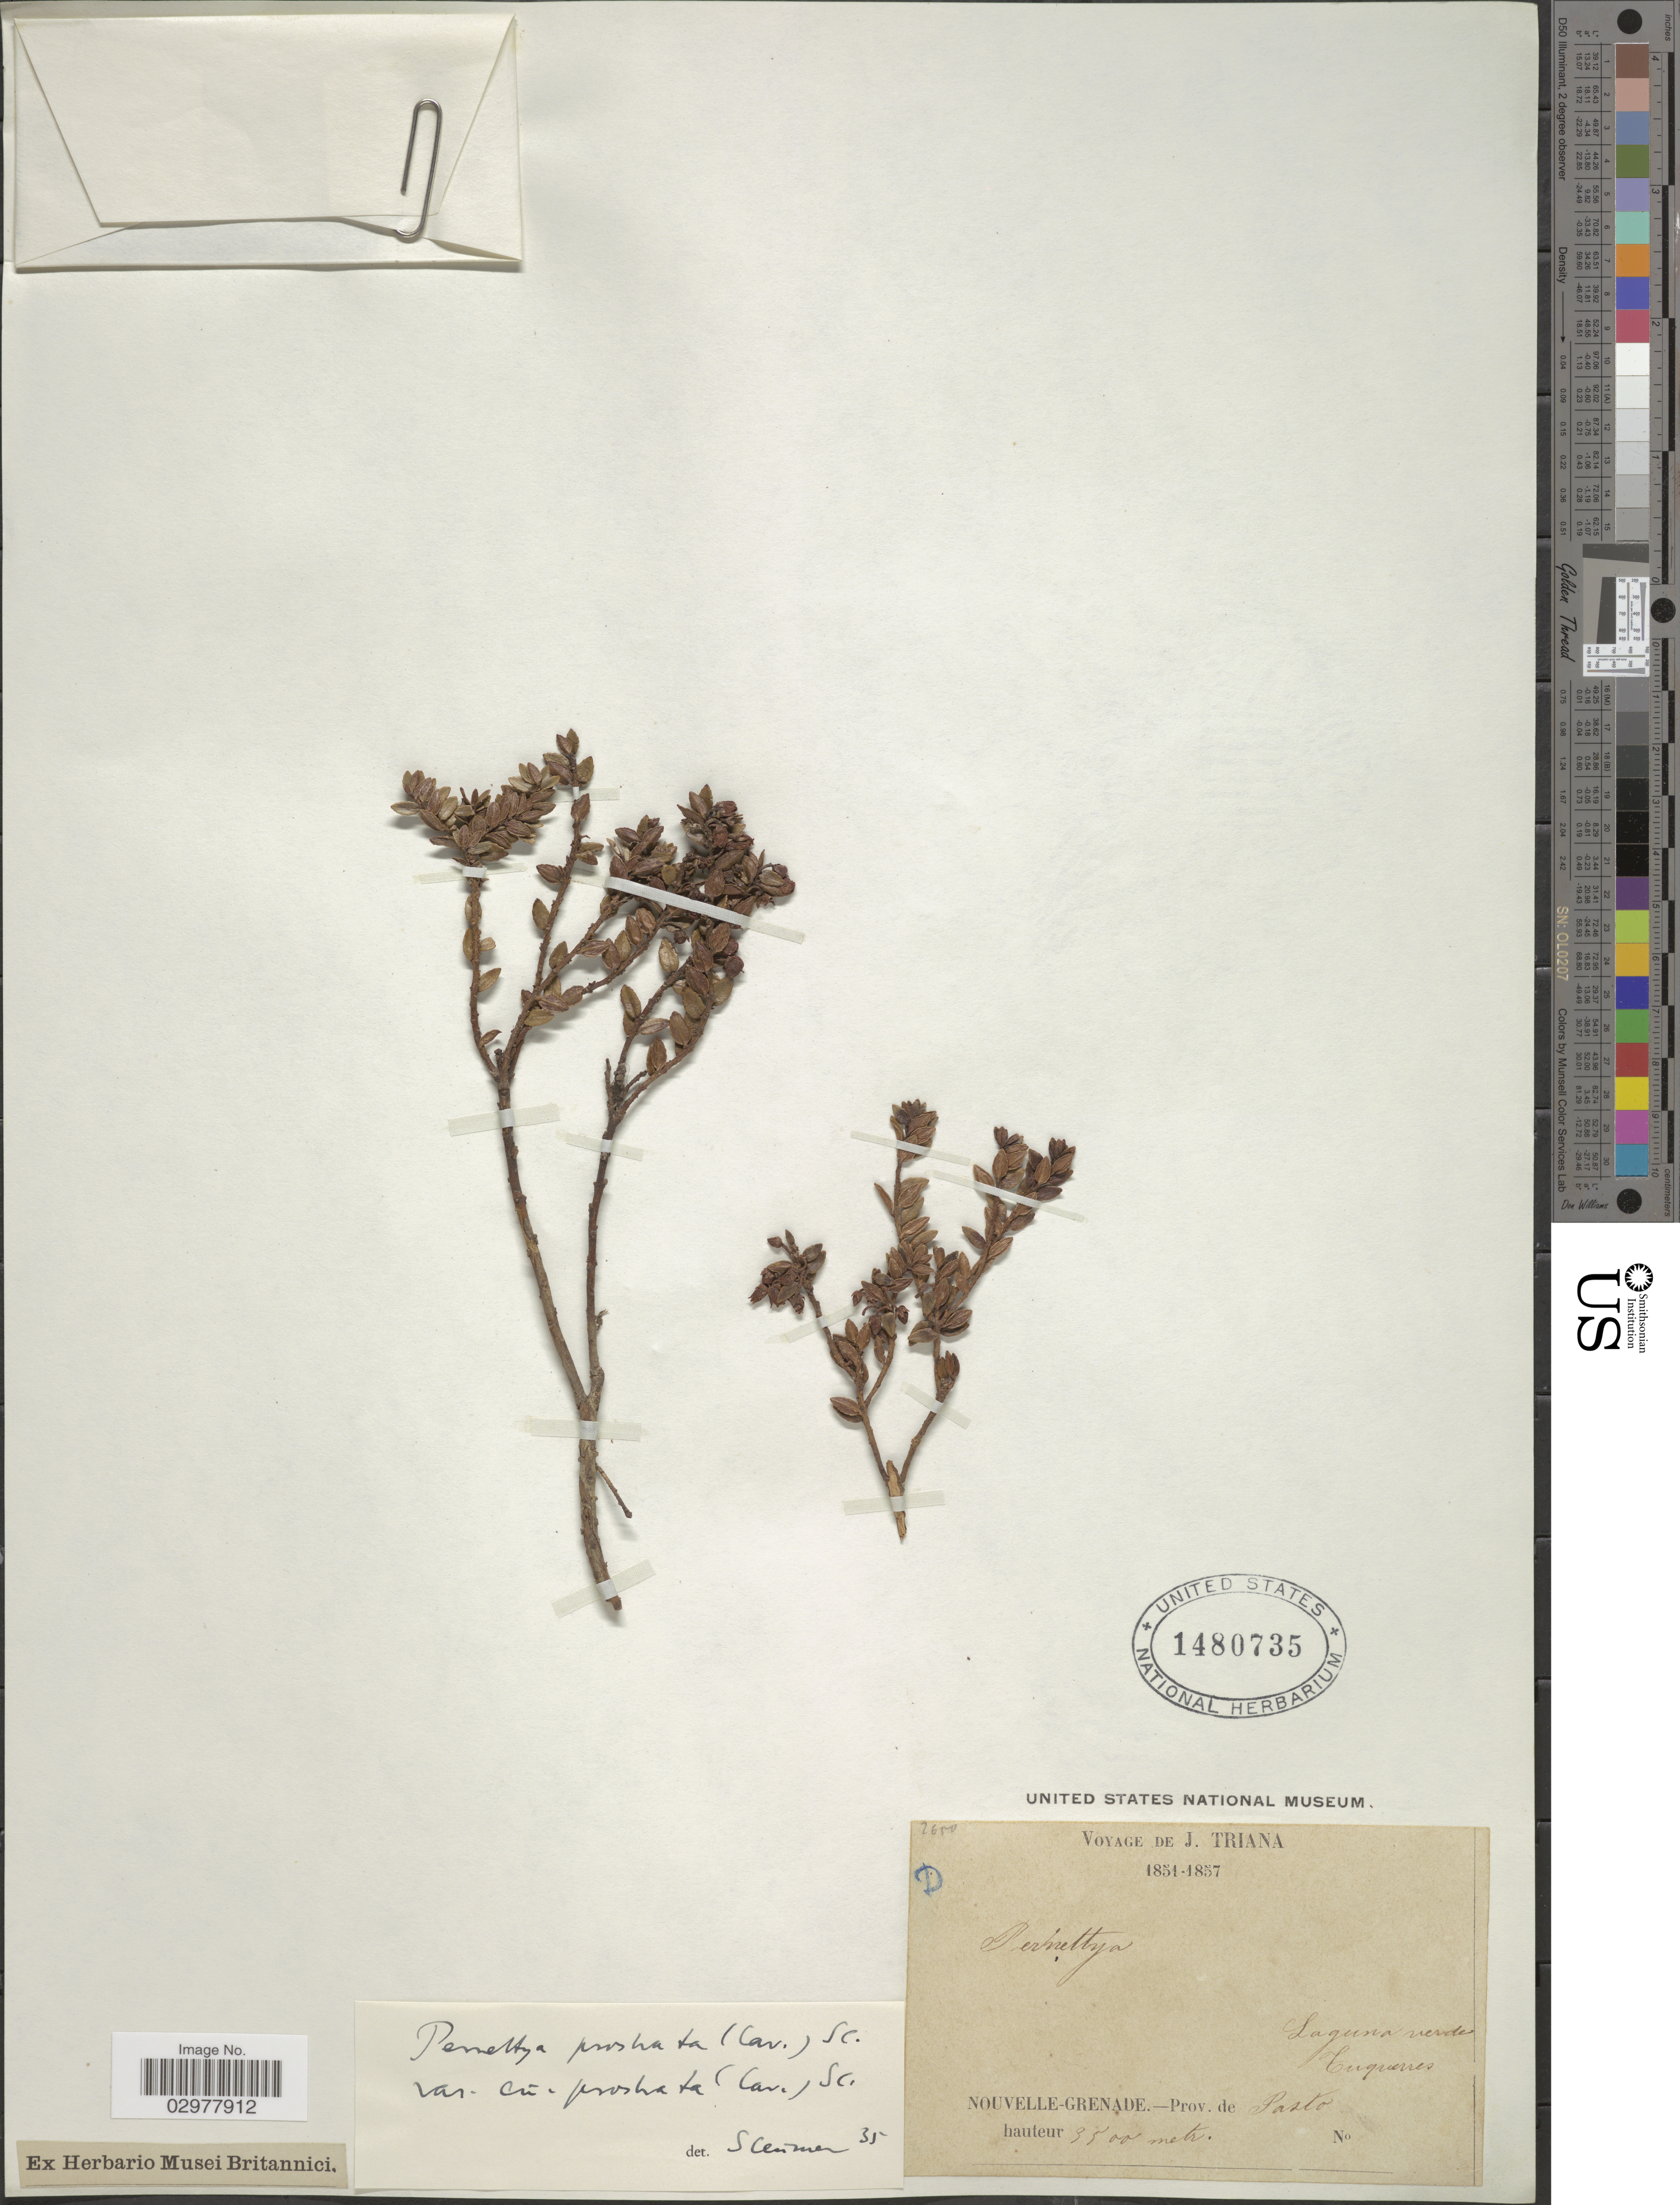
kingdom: Plantae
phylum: Tracheophyta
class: Magnoliopsida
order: Ericales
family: Ericaceae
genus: Pernettya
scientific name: Pernettya prostrata var. euprostrata Sleumer, nom. inval.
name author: Sleumer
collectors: J. Triana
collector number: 2650?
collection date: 1851/1857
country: Colombia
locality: Nouvelle-Grenade.- Prov. de Pasto. Laguna verde Tuquerres.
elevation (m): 3500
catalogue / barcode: US 1480735